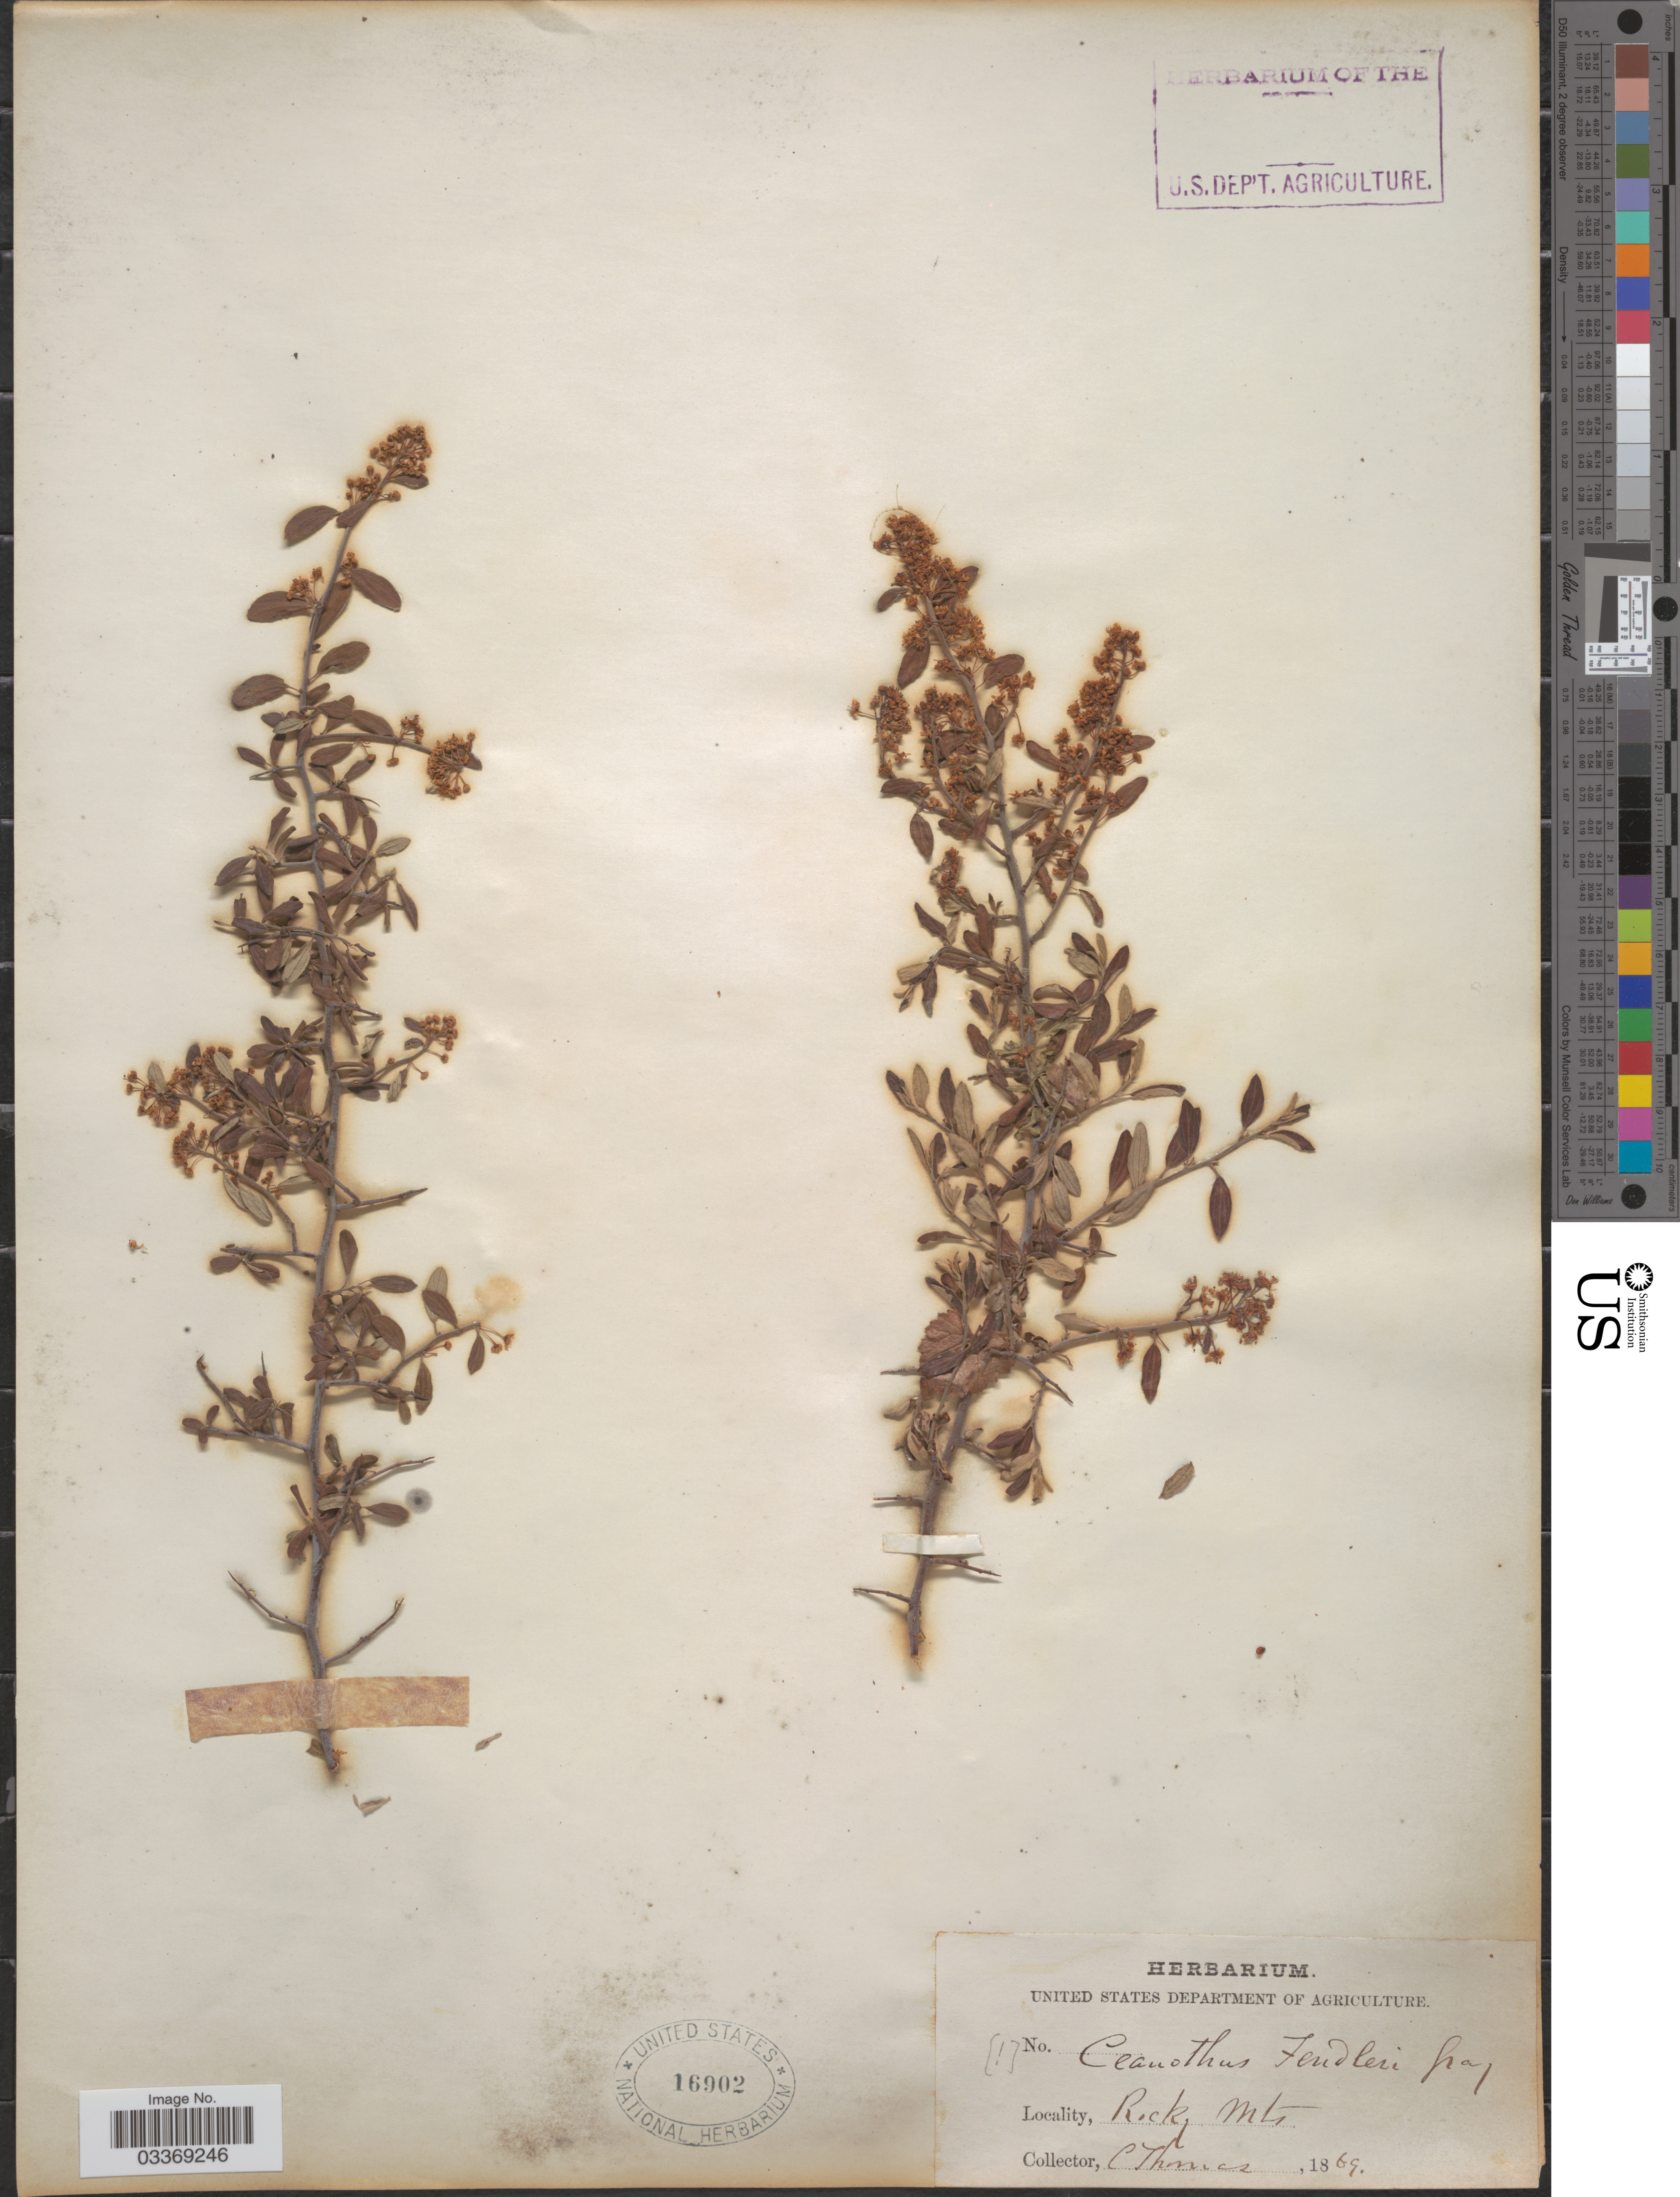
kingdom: Plantae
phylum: Tracheophyta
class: Magnoliopsida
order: Rosales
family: Rhamnaceae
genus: Ceanothus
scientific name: Ceanothus fendleri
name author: A. Gray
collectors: C. Thomas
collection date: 1869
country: United States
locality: Rocky Mts.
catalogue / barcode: US 16902